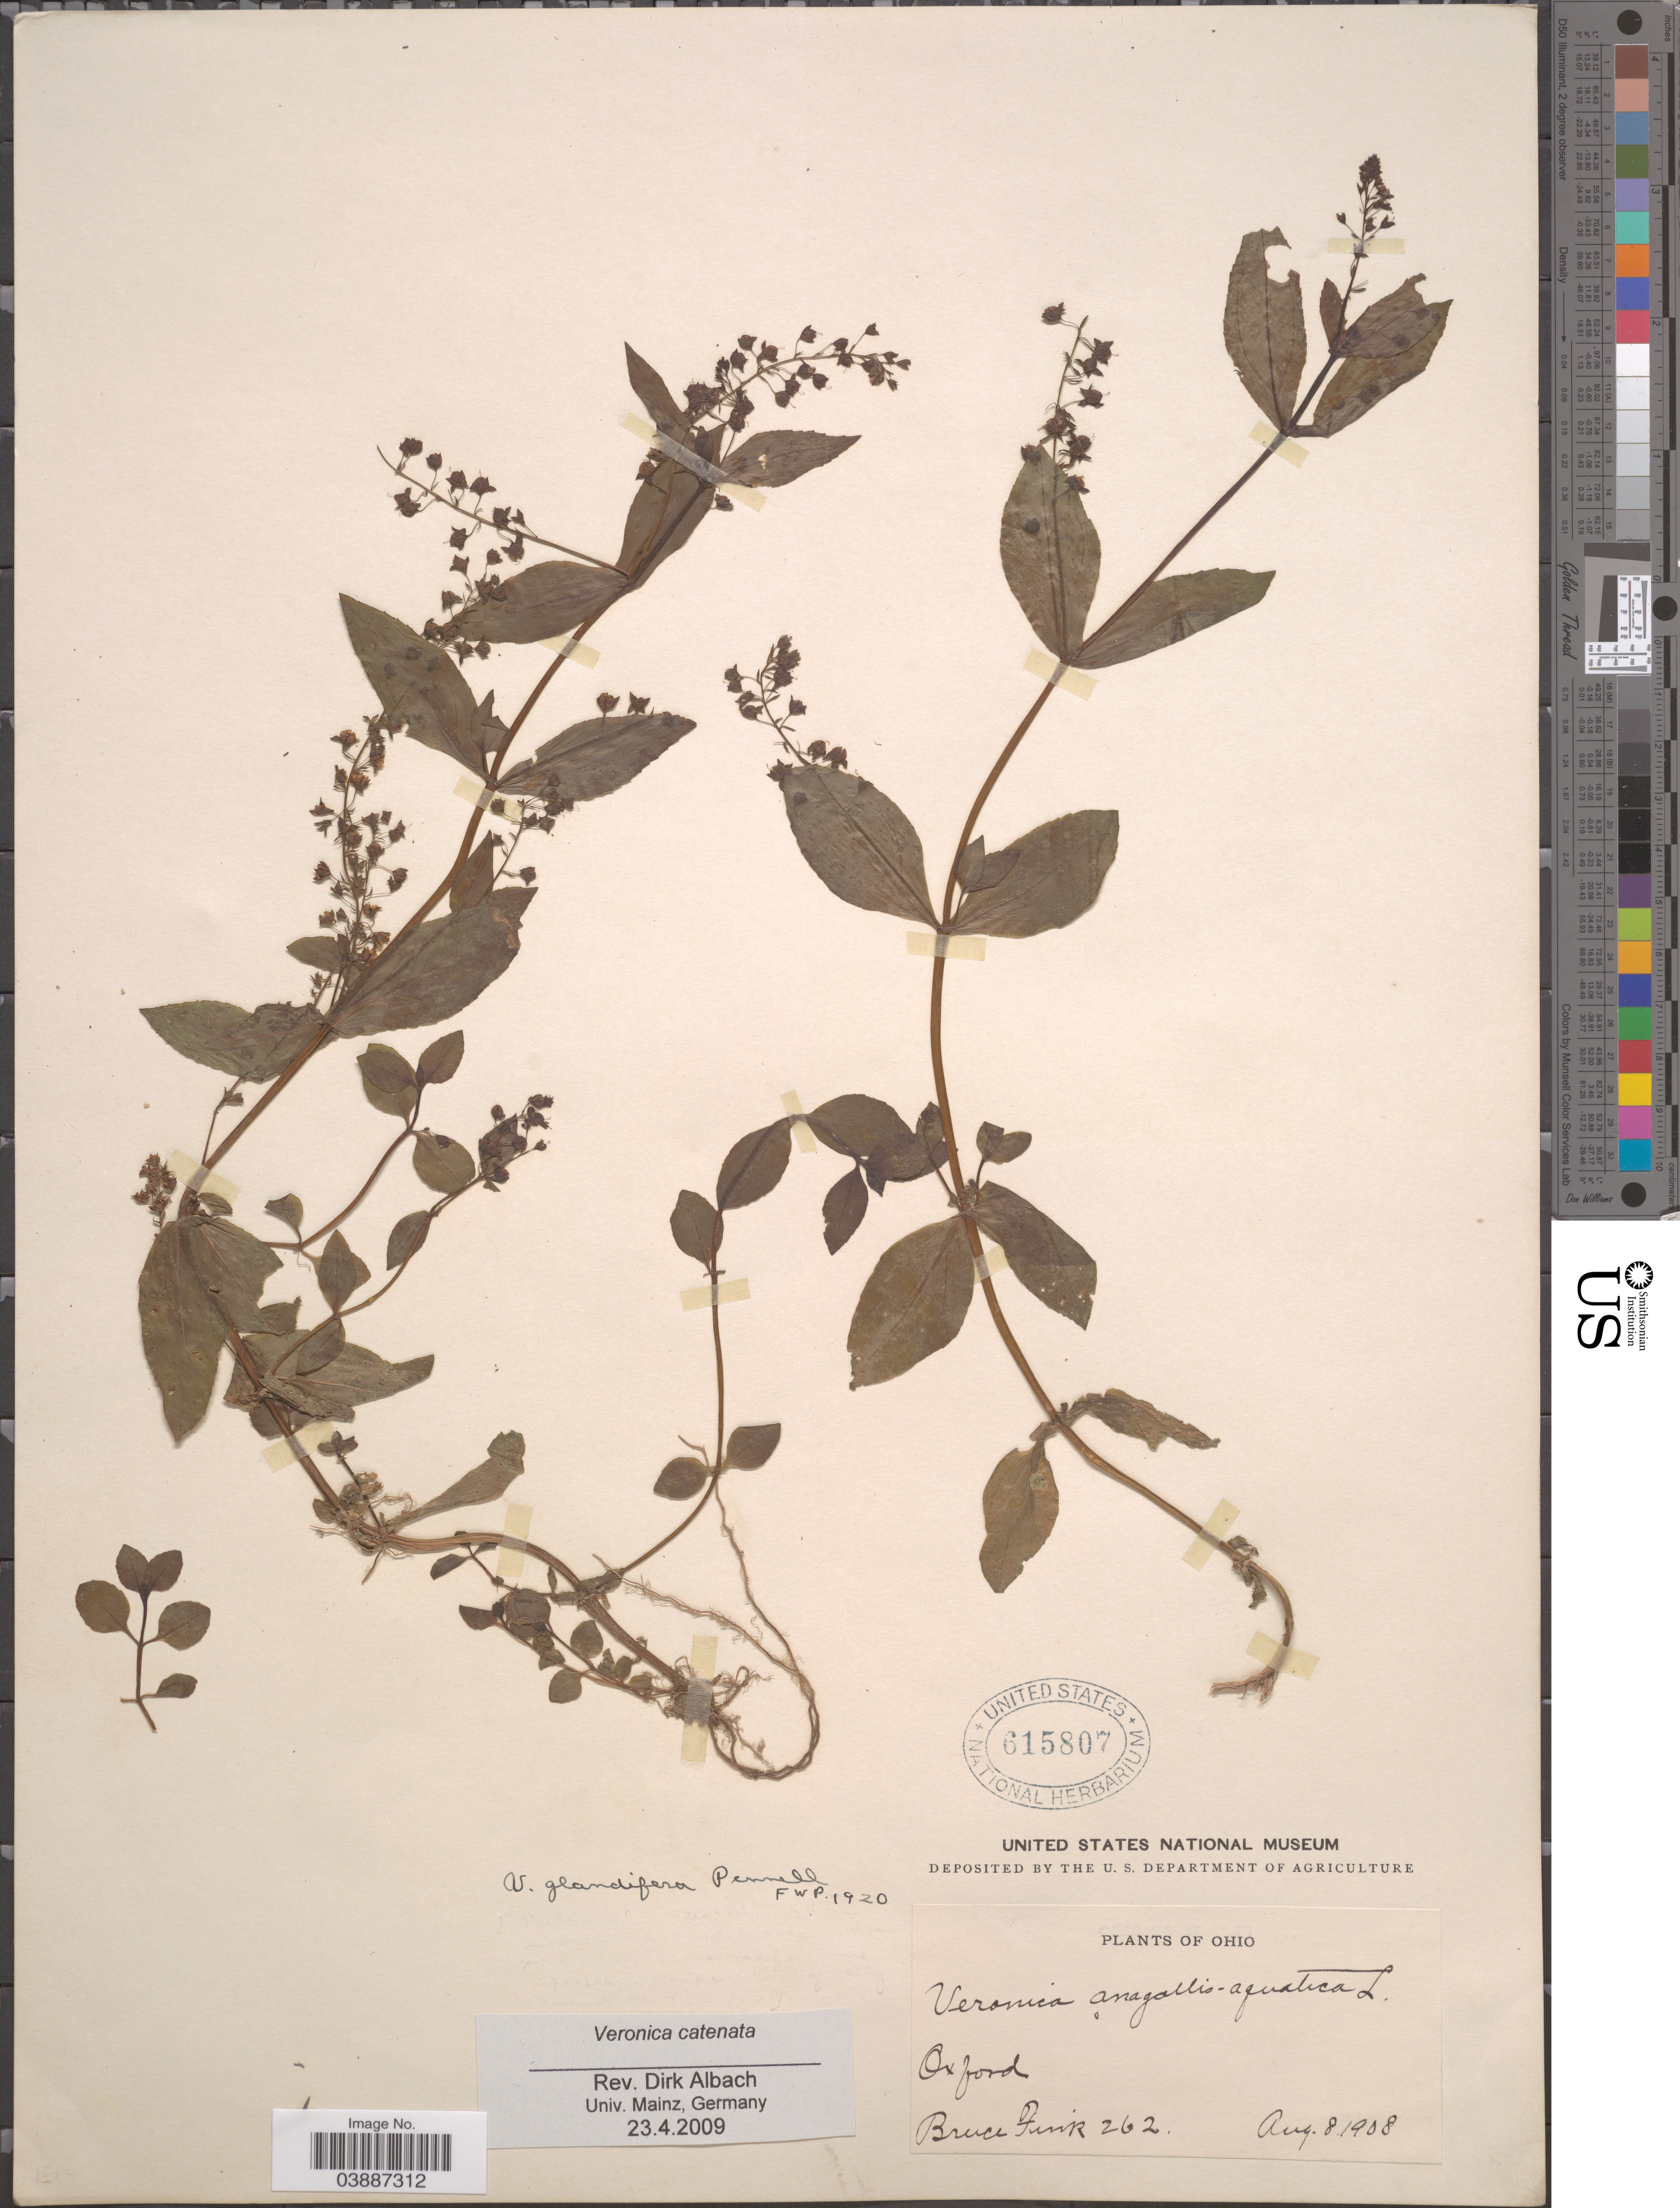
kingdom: Plantae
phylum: Tracheophyta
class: Magnoliopsida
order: Lamiales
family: Plantaginaceae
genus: Veronica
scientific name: Veronica catenata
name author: Pennell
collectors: B. Fink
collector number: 262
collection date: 1908-08-08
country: United States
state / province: Ohio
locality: Oxford.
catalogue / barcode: US 615807